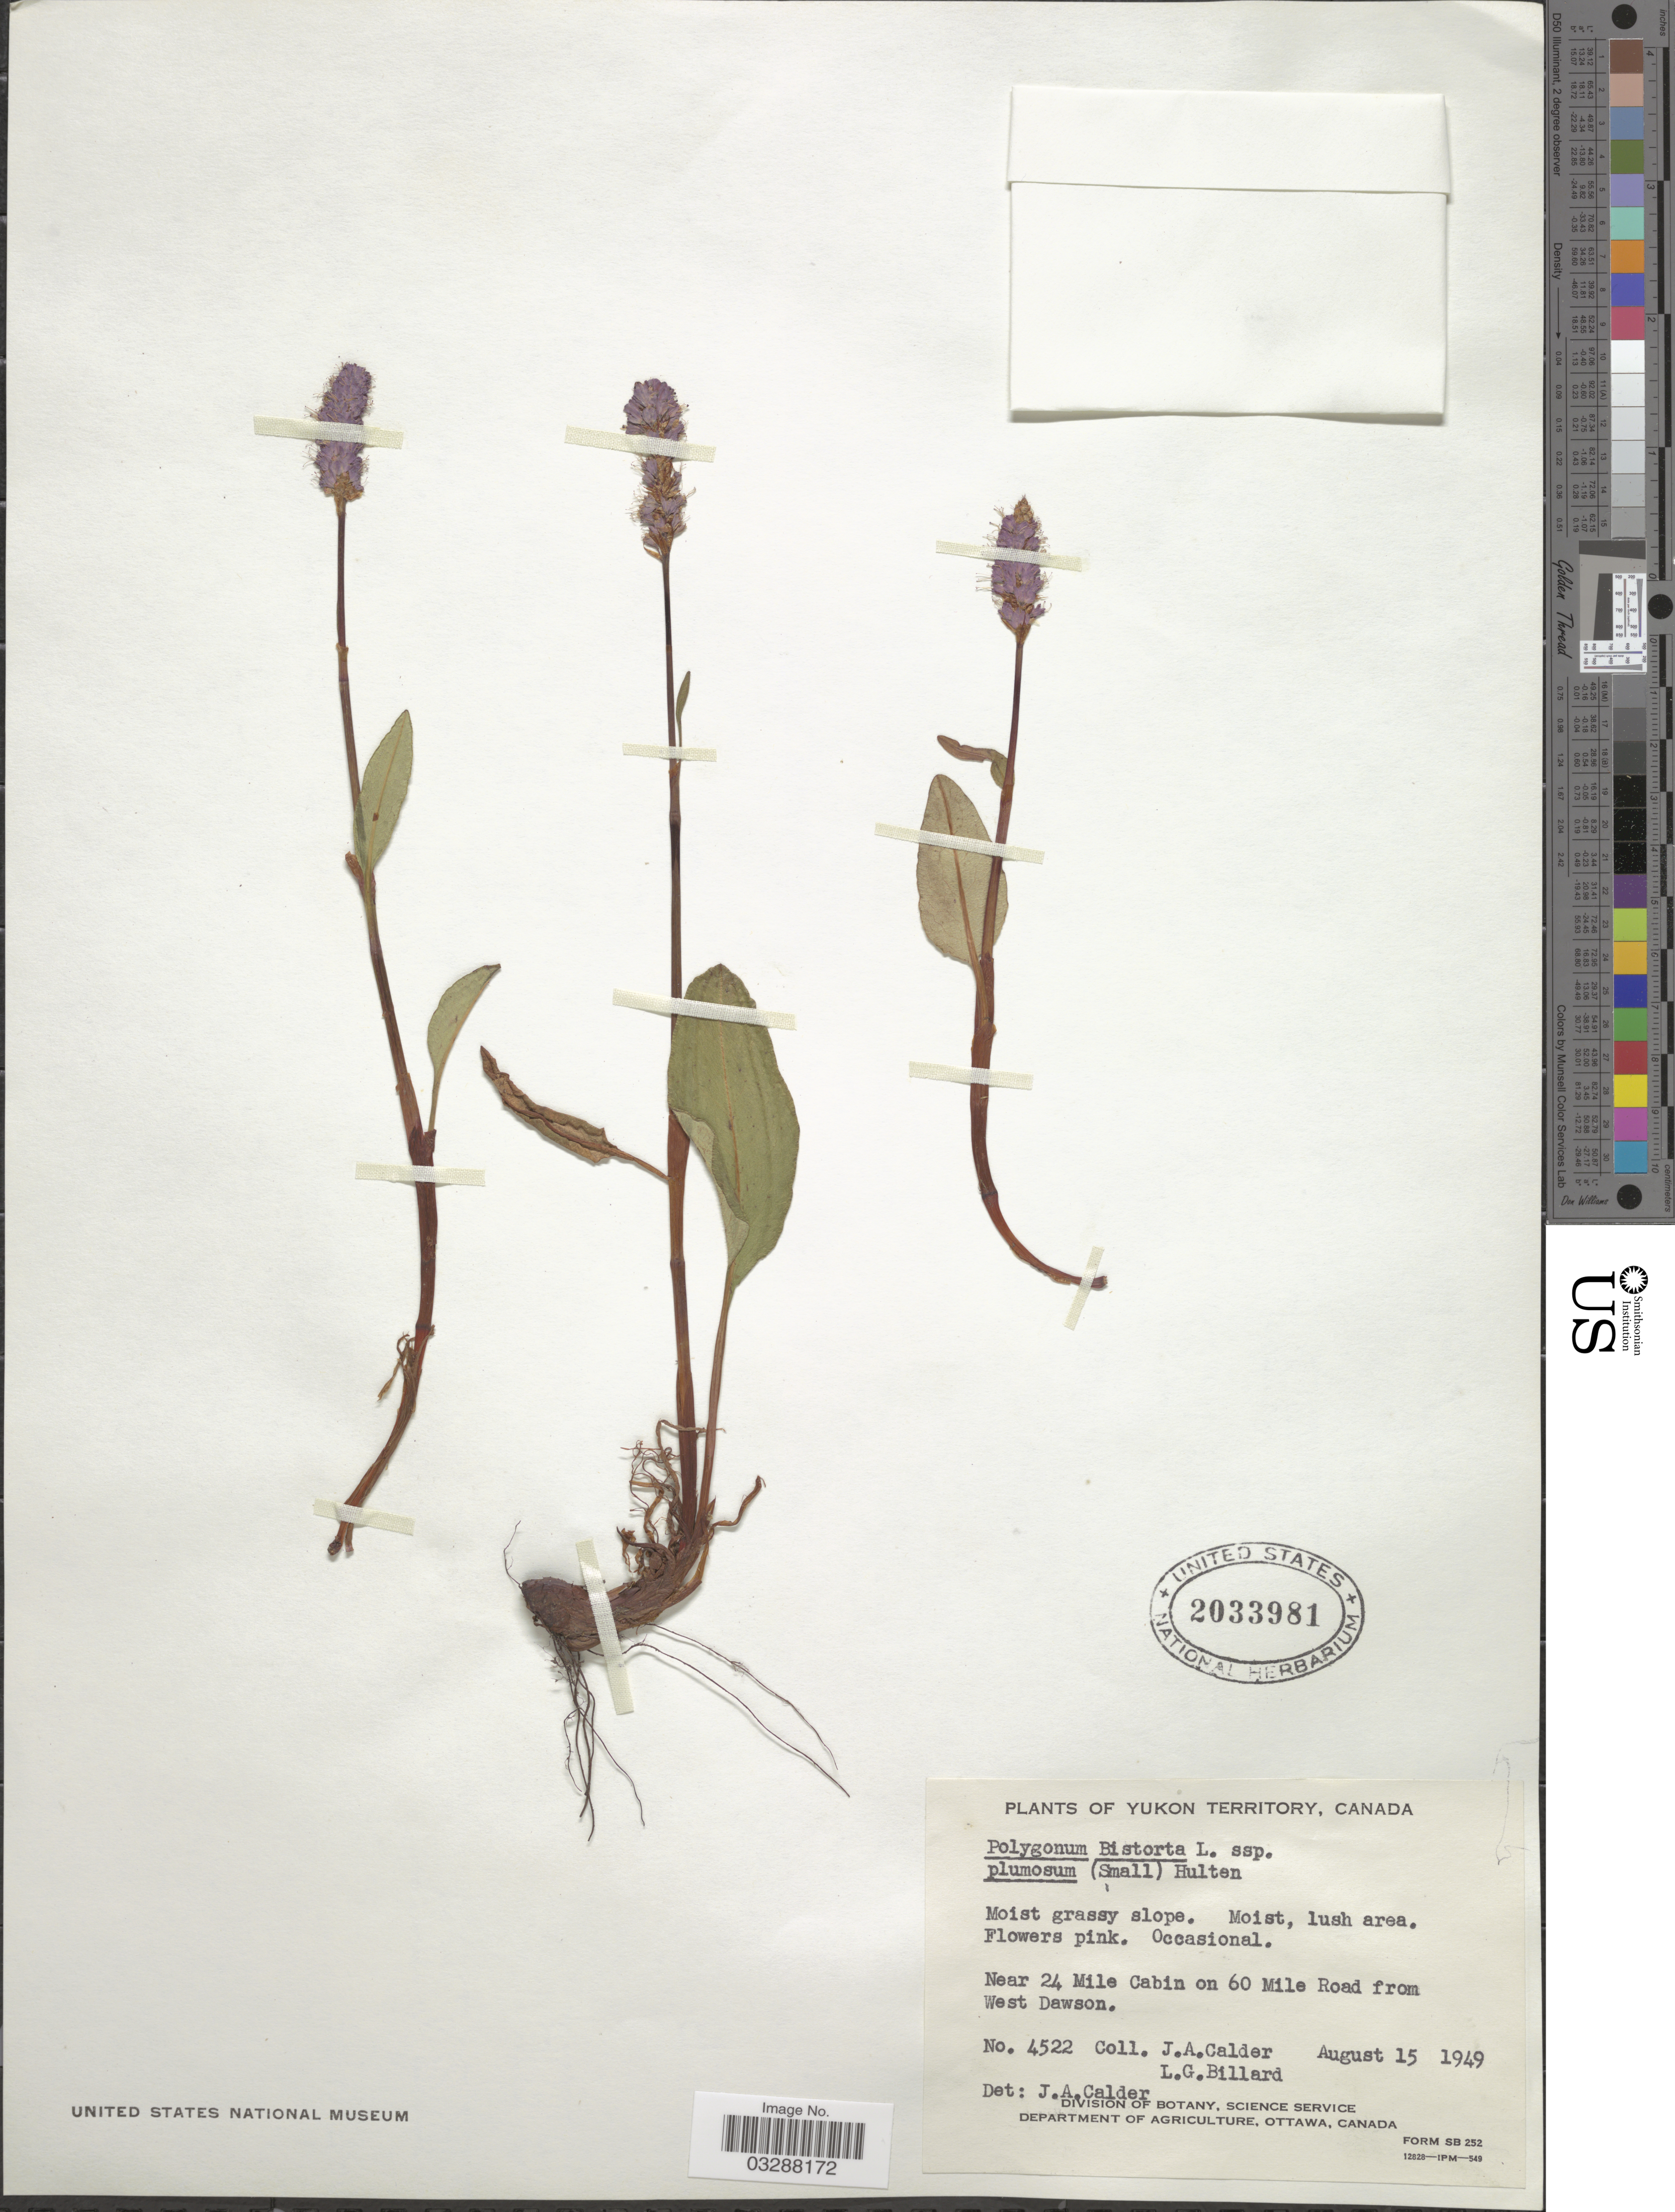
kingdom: Plantae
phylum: Tracheophyta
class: Magnoliopsida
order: Caryophyllales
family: Polygonaceae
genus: Bistorta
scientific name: Bistorta plumosa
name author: (Small) Greene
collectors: J. A. Calder & L. Billard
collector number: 4522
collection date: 1949-08-15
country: Canada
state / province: Yukon Territory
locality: Near 24 Mile Cabin on 60 Mile Road from West Dawson.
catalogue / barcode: US 2033981